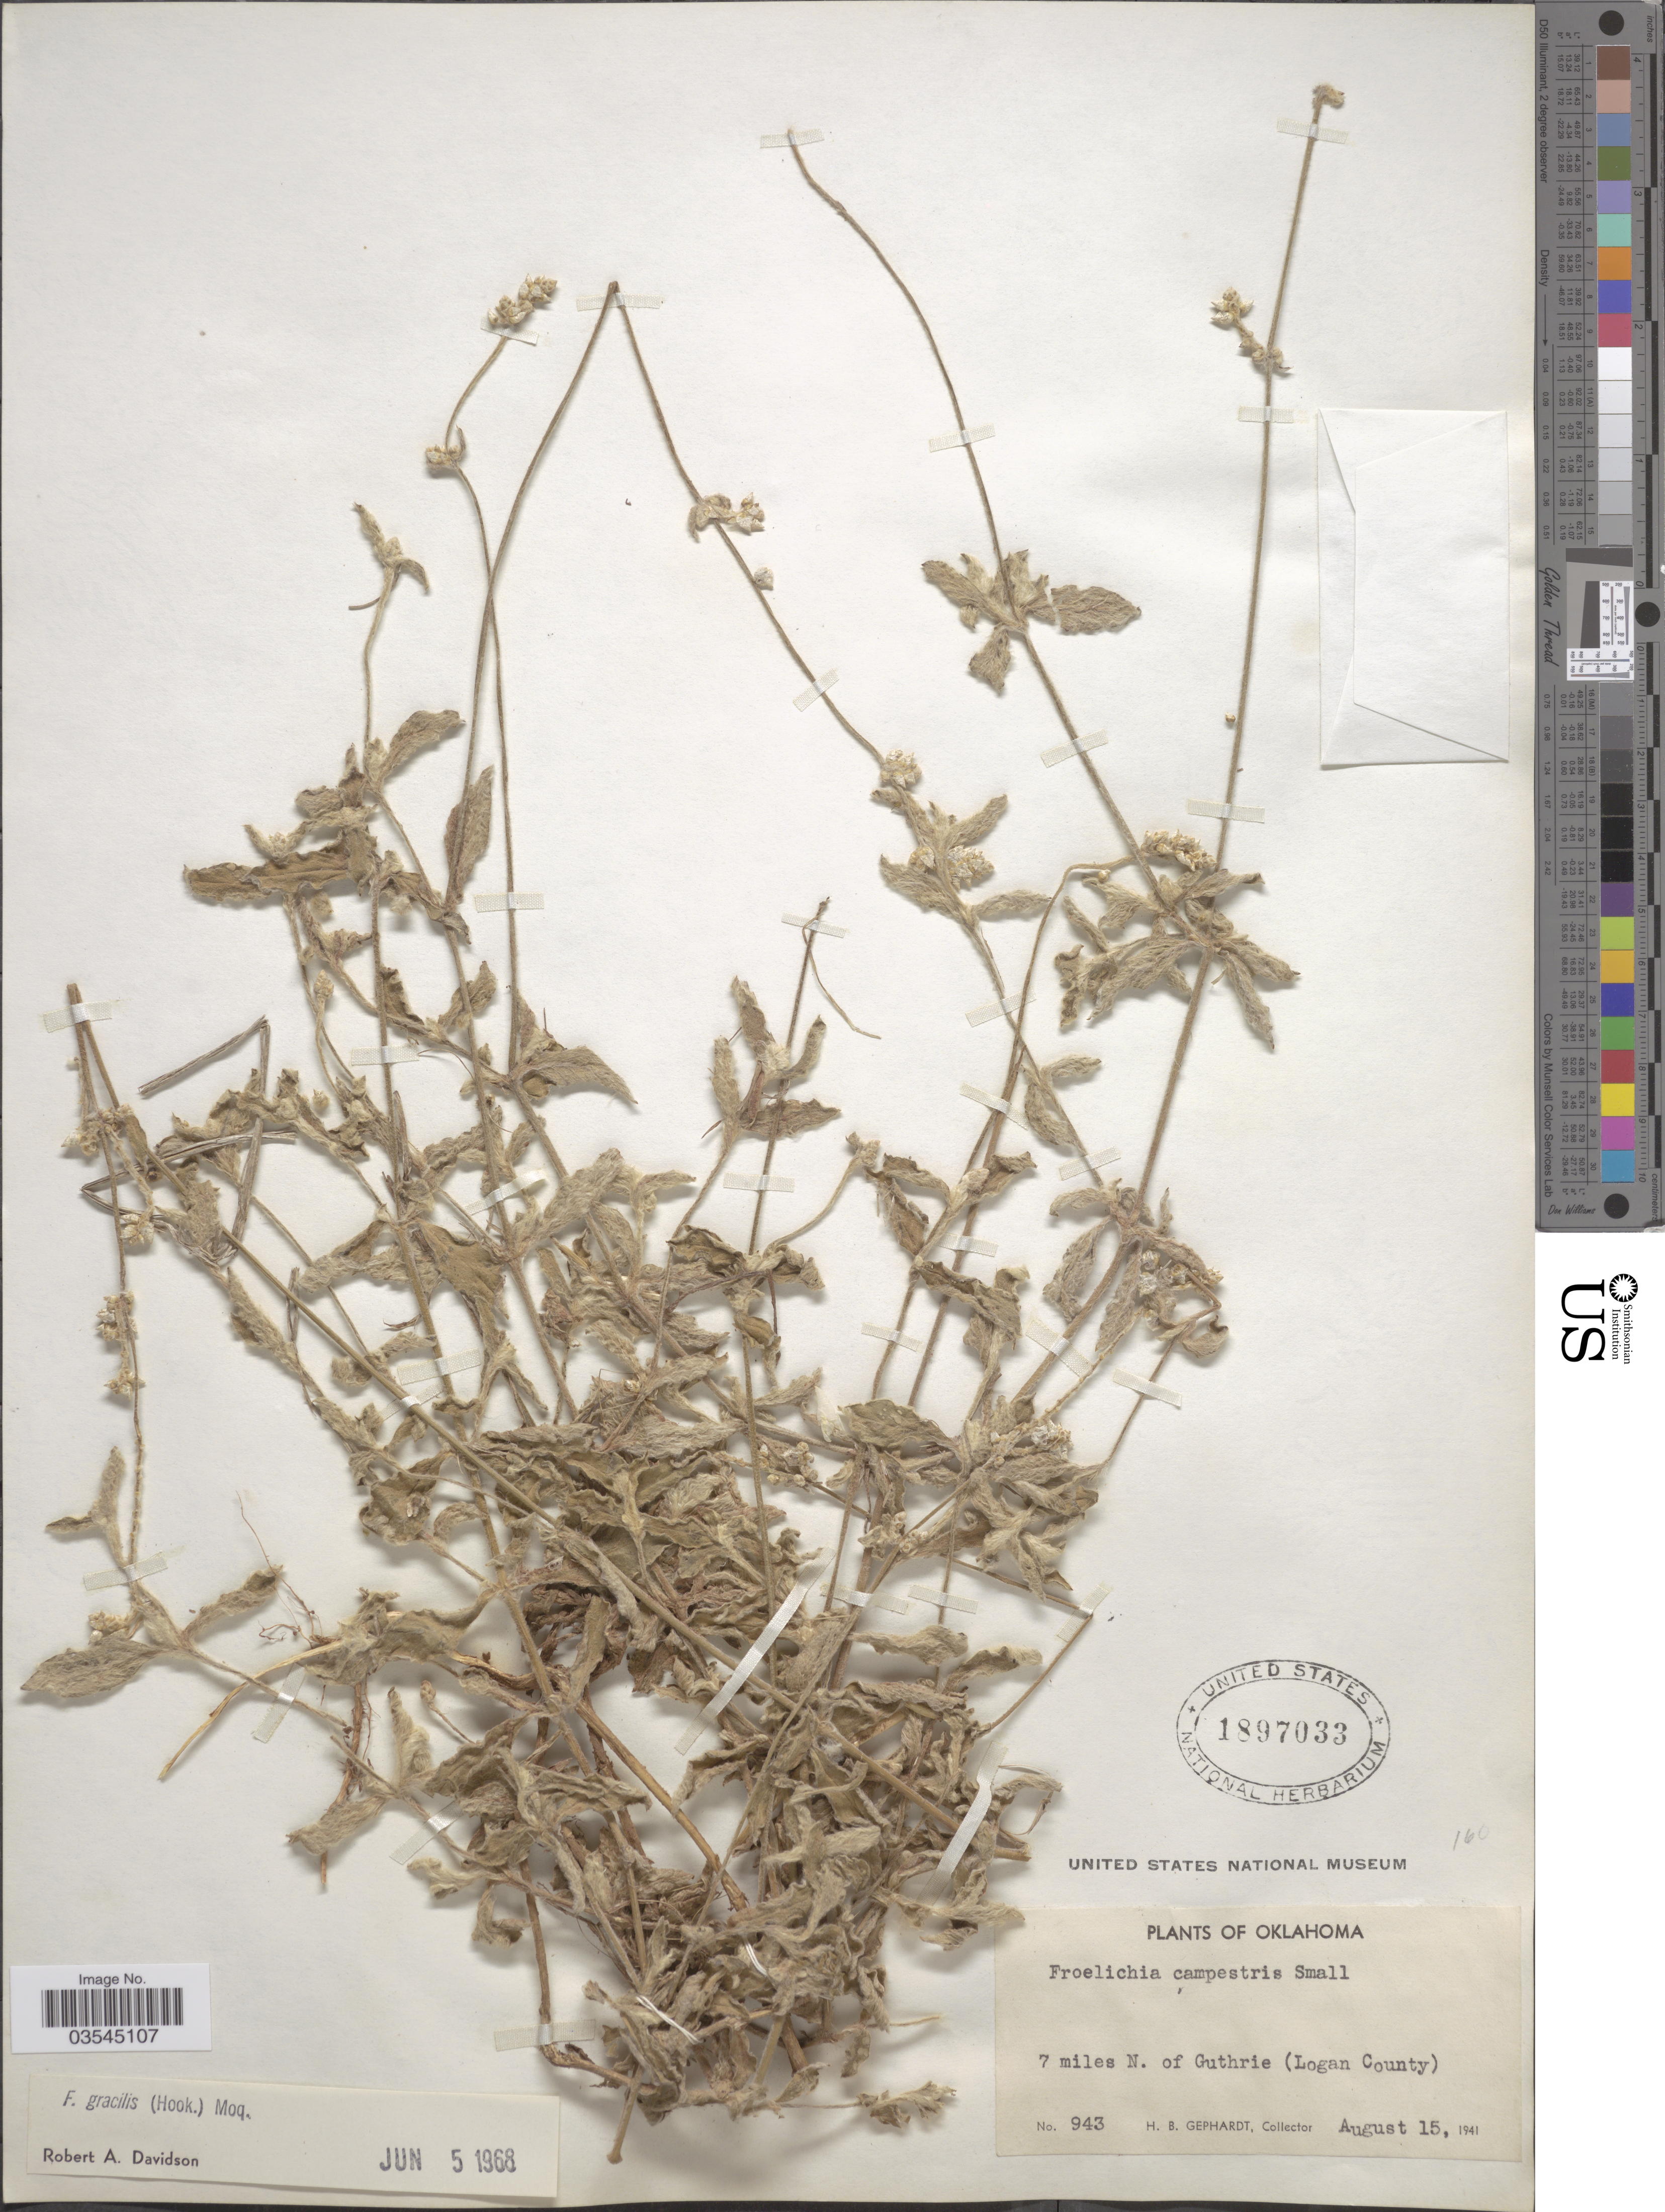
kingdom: Plantae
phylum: Tracheophyta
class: Magnoliopsida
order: Caryophyllales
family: Amaranthaceae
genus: Froelichia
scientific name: Froelichia gracilis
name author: (Hook.) Moq.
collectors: H. Gephardt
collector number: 943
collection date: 1941-08-15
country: United States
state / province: Oklahoma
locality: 7 miles N. of Guthrie (Logan County).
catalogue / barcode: US 1897033